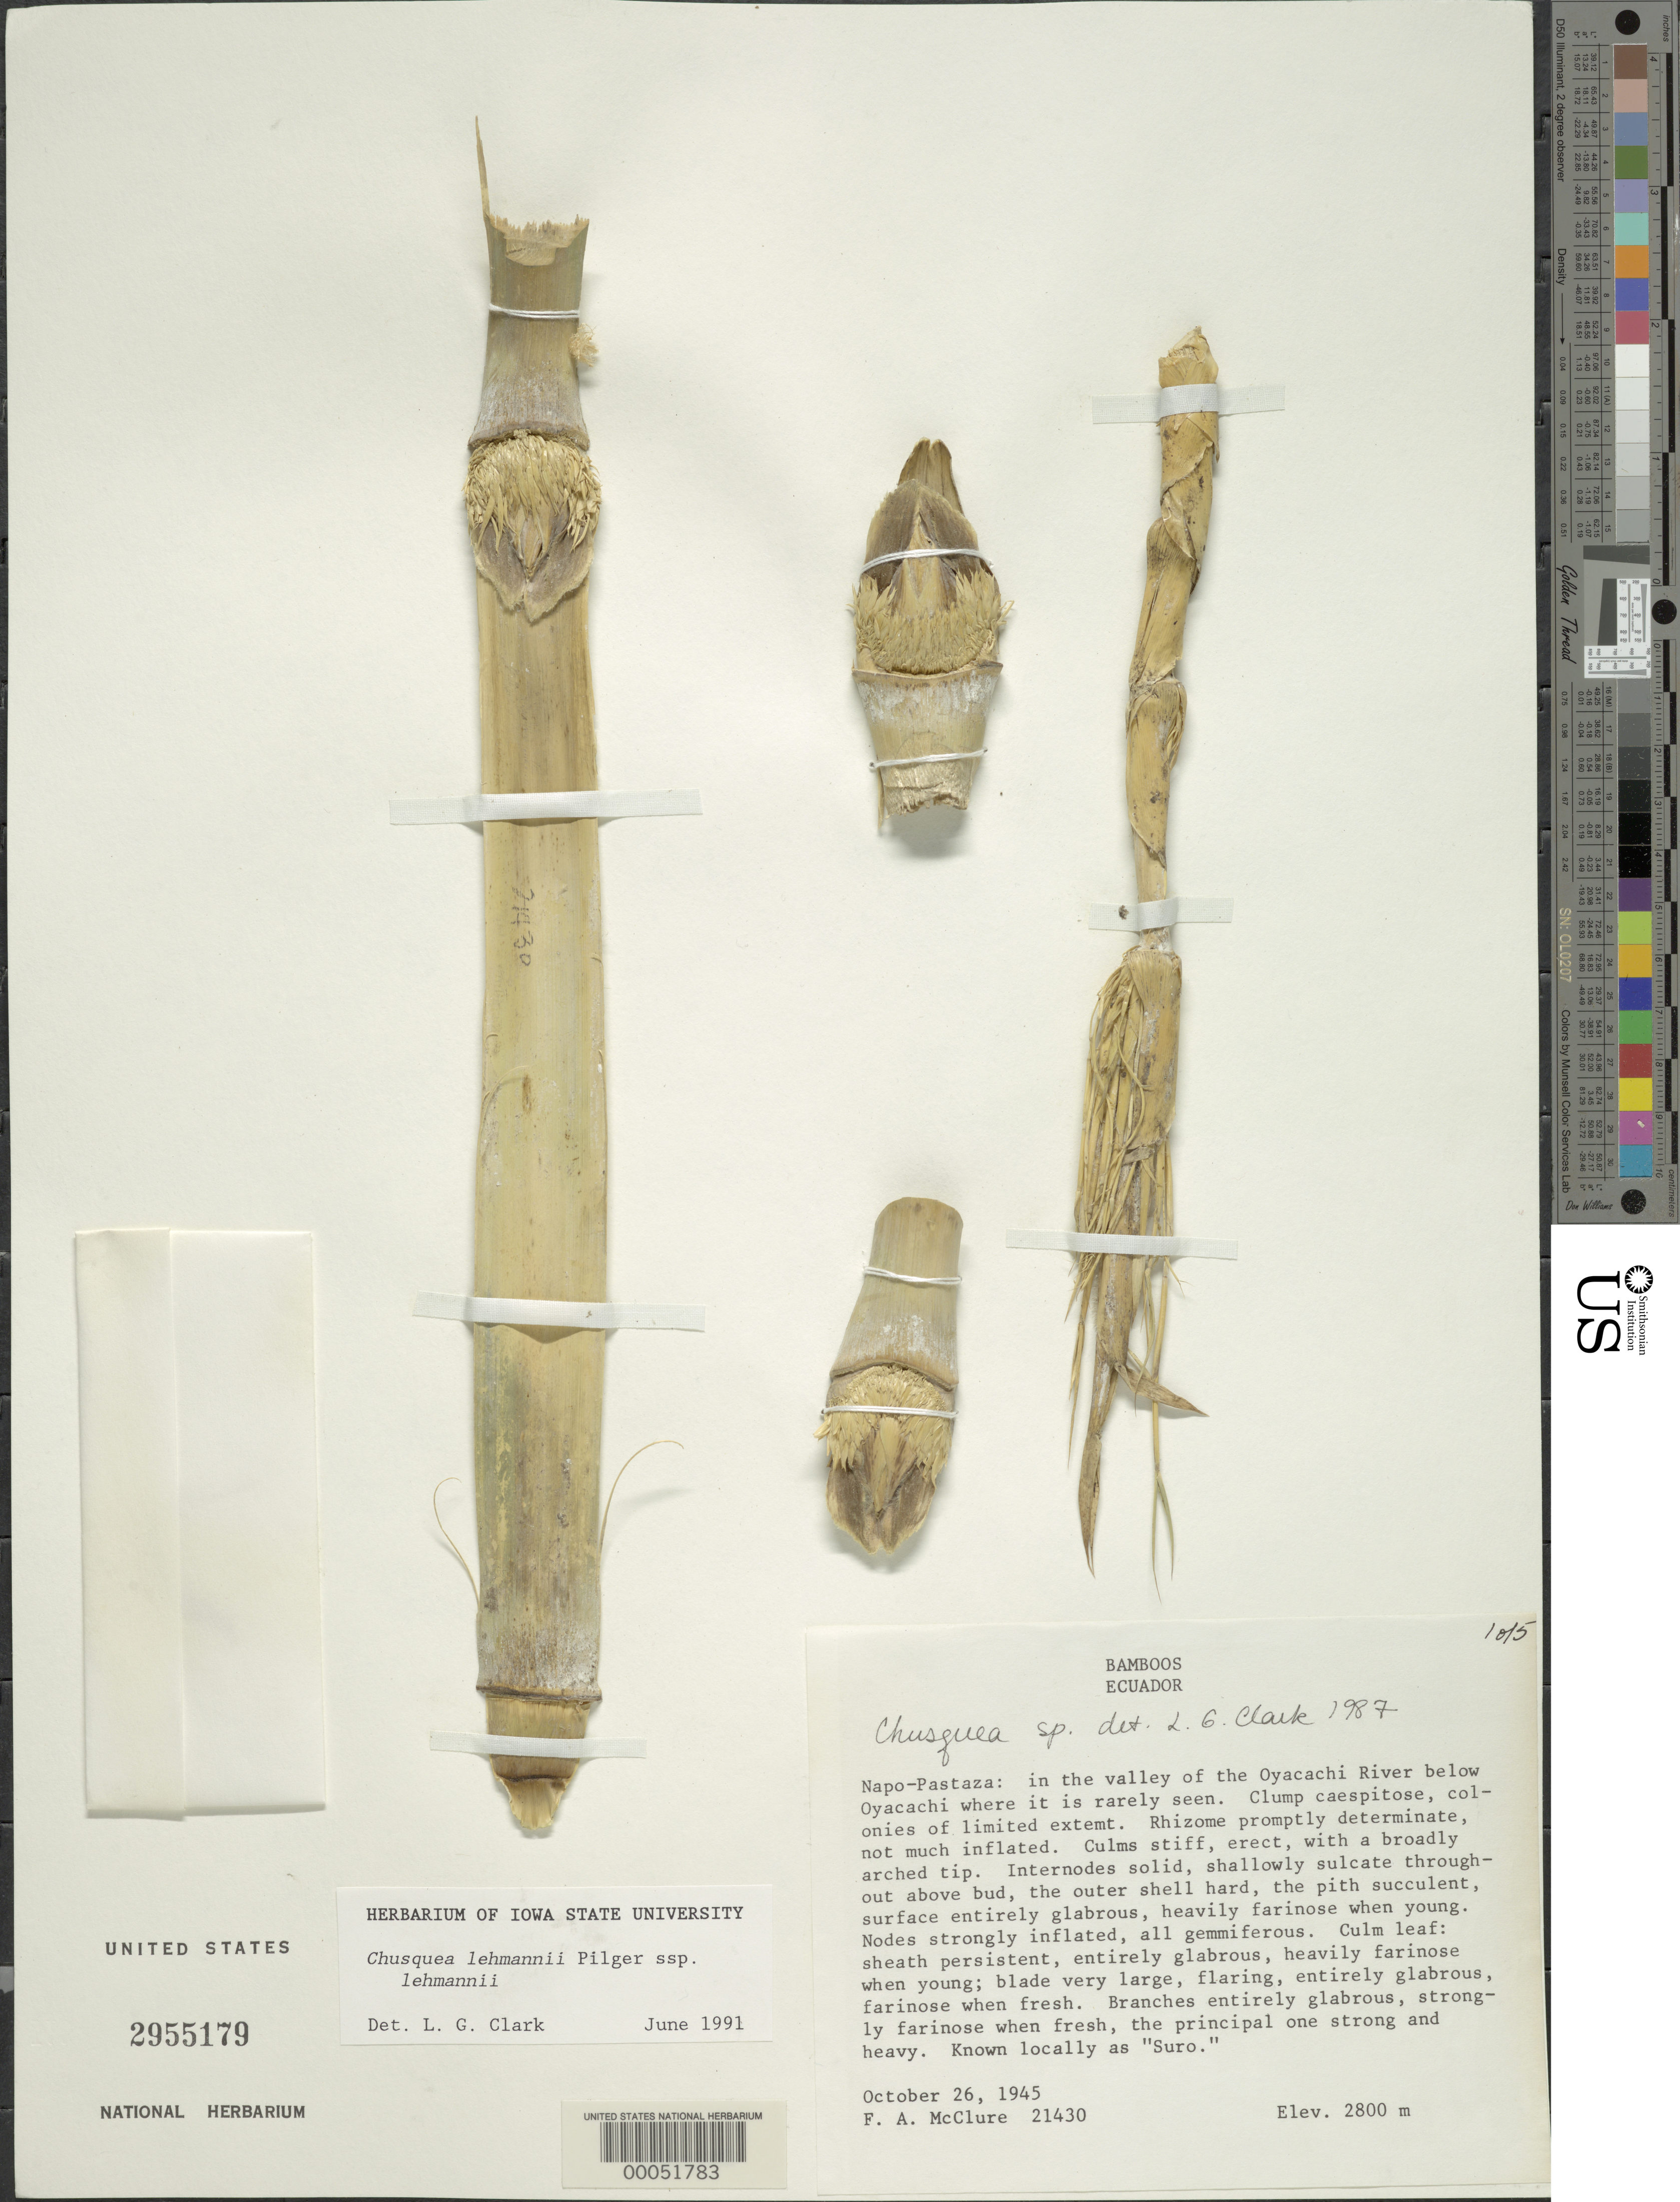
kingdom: Plantae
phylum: Tracheophyta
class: Liliopsida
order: Poales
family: Poaceae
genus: Chusquea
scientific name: Chusquea lehmannii subsp. lehmannii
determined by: Clark, Lynn G., (ISC), Iowa State University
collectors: F. A. McClure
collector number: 21430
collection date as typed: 26 Oct 1945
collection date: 1945-10-26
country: Ecuador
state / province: Napo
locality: Oyacachi River, Prov. of Napo-pastaza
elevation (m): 2800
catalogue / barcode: US 2955179